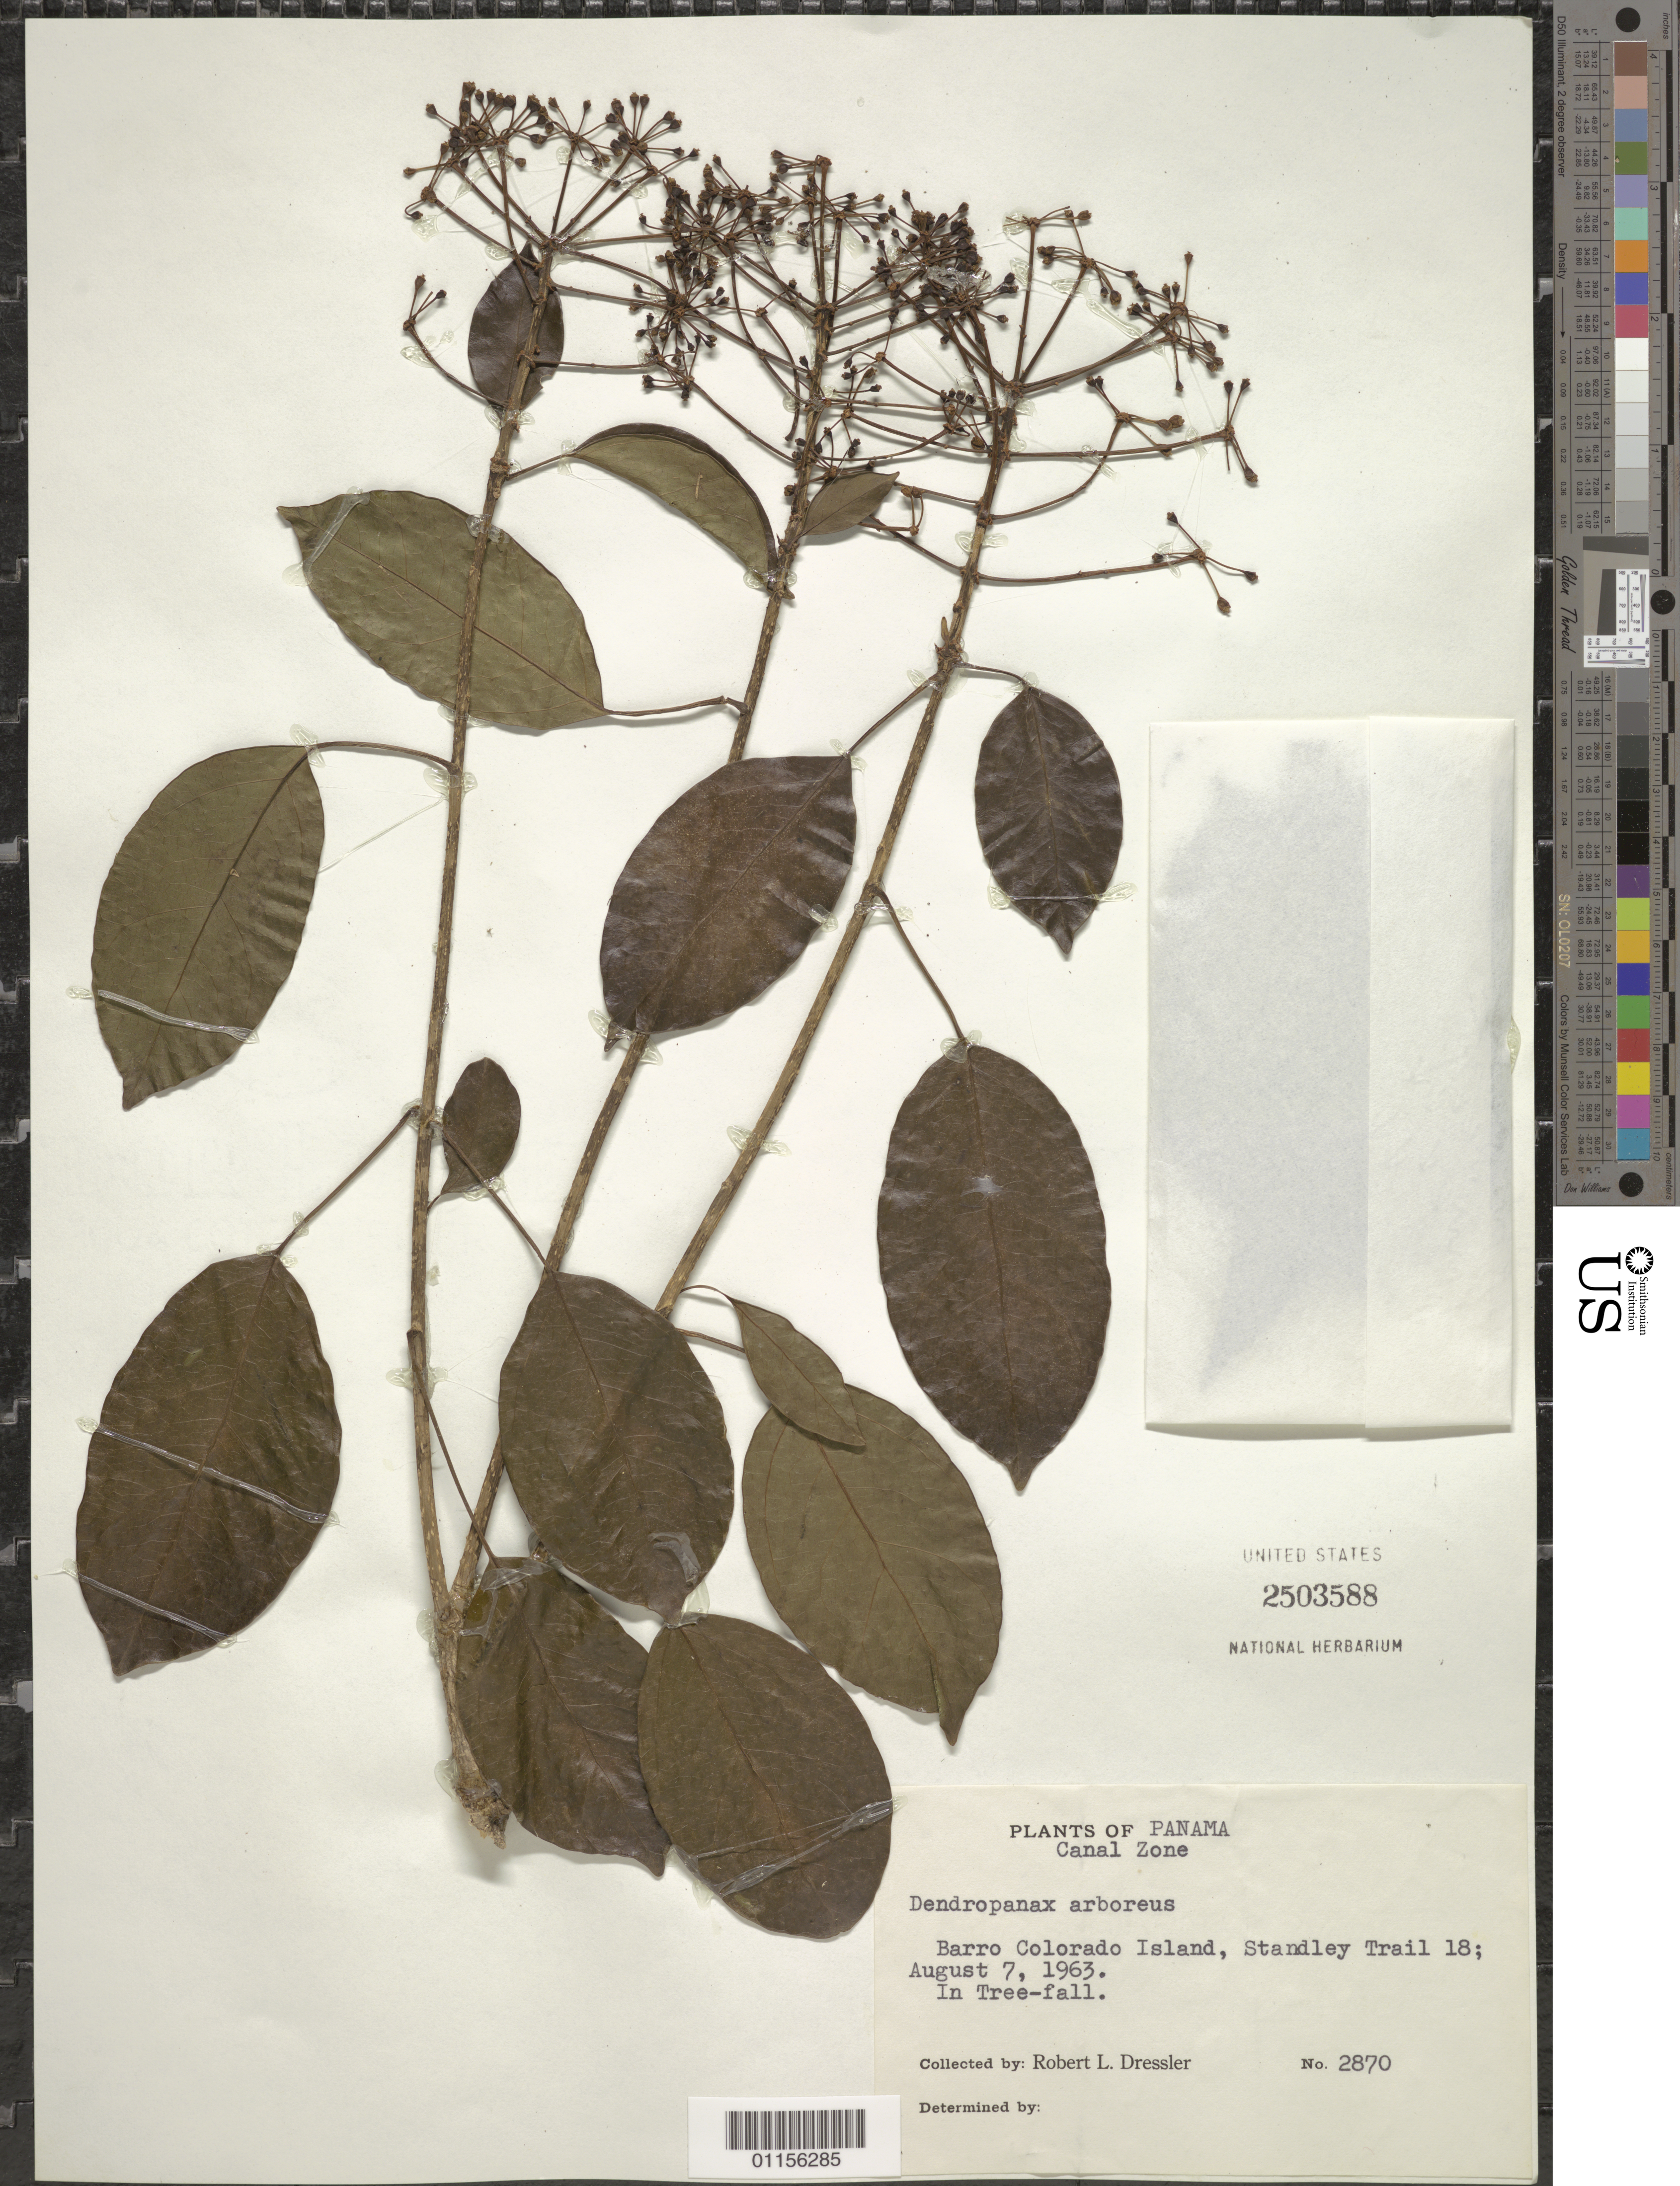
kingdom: Plantae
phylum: Tracheophyta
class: Magnoliopsida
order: Apiales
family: Araliaceae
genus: Dendropanax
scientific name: Dendropanax arboreus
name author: (L.) Decne. & Planch.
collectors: R. Dressler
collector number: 2870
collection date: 1963-08-07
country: Panama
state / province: Panamá Oeste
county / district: Canal Zone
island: Barro Colorado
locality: Barro Colorado Island, Standley Trail 18.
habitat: In tree-fall.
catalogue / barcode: US 2503588